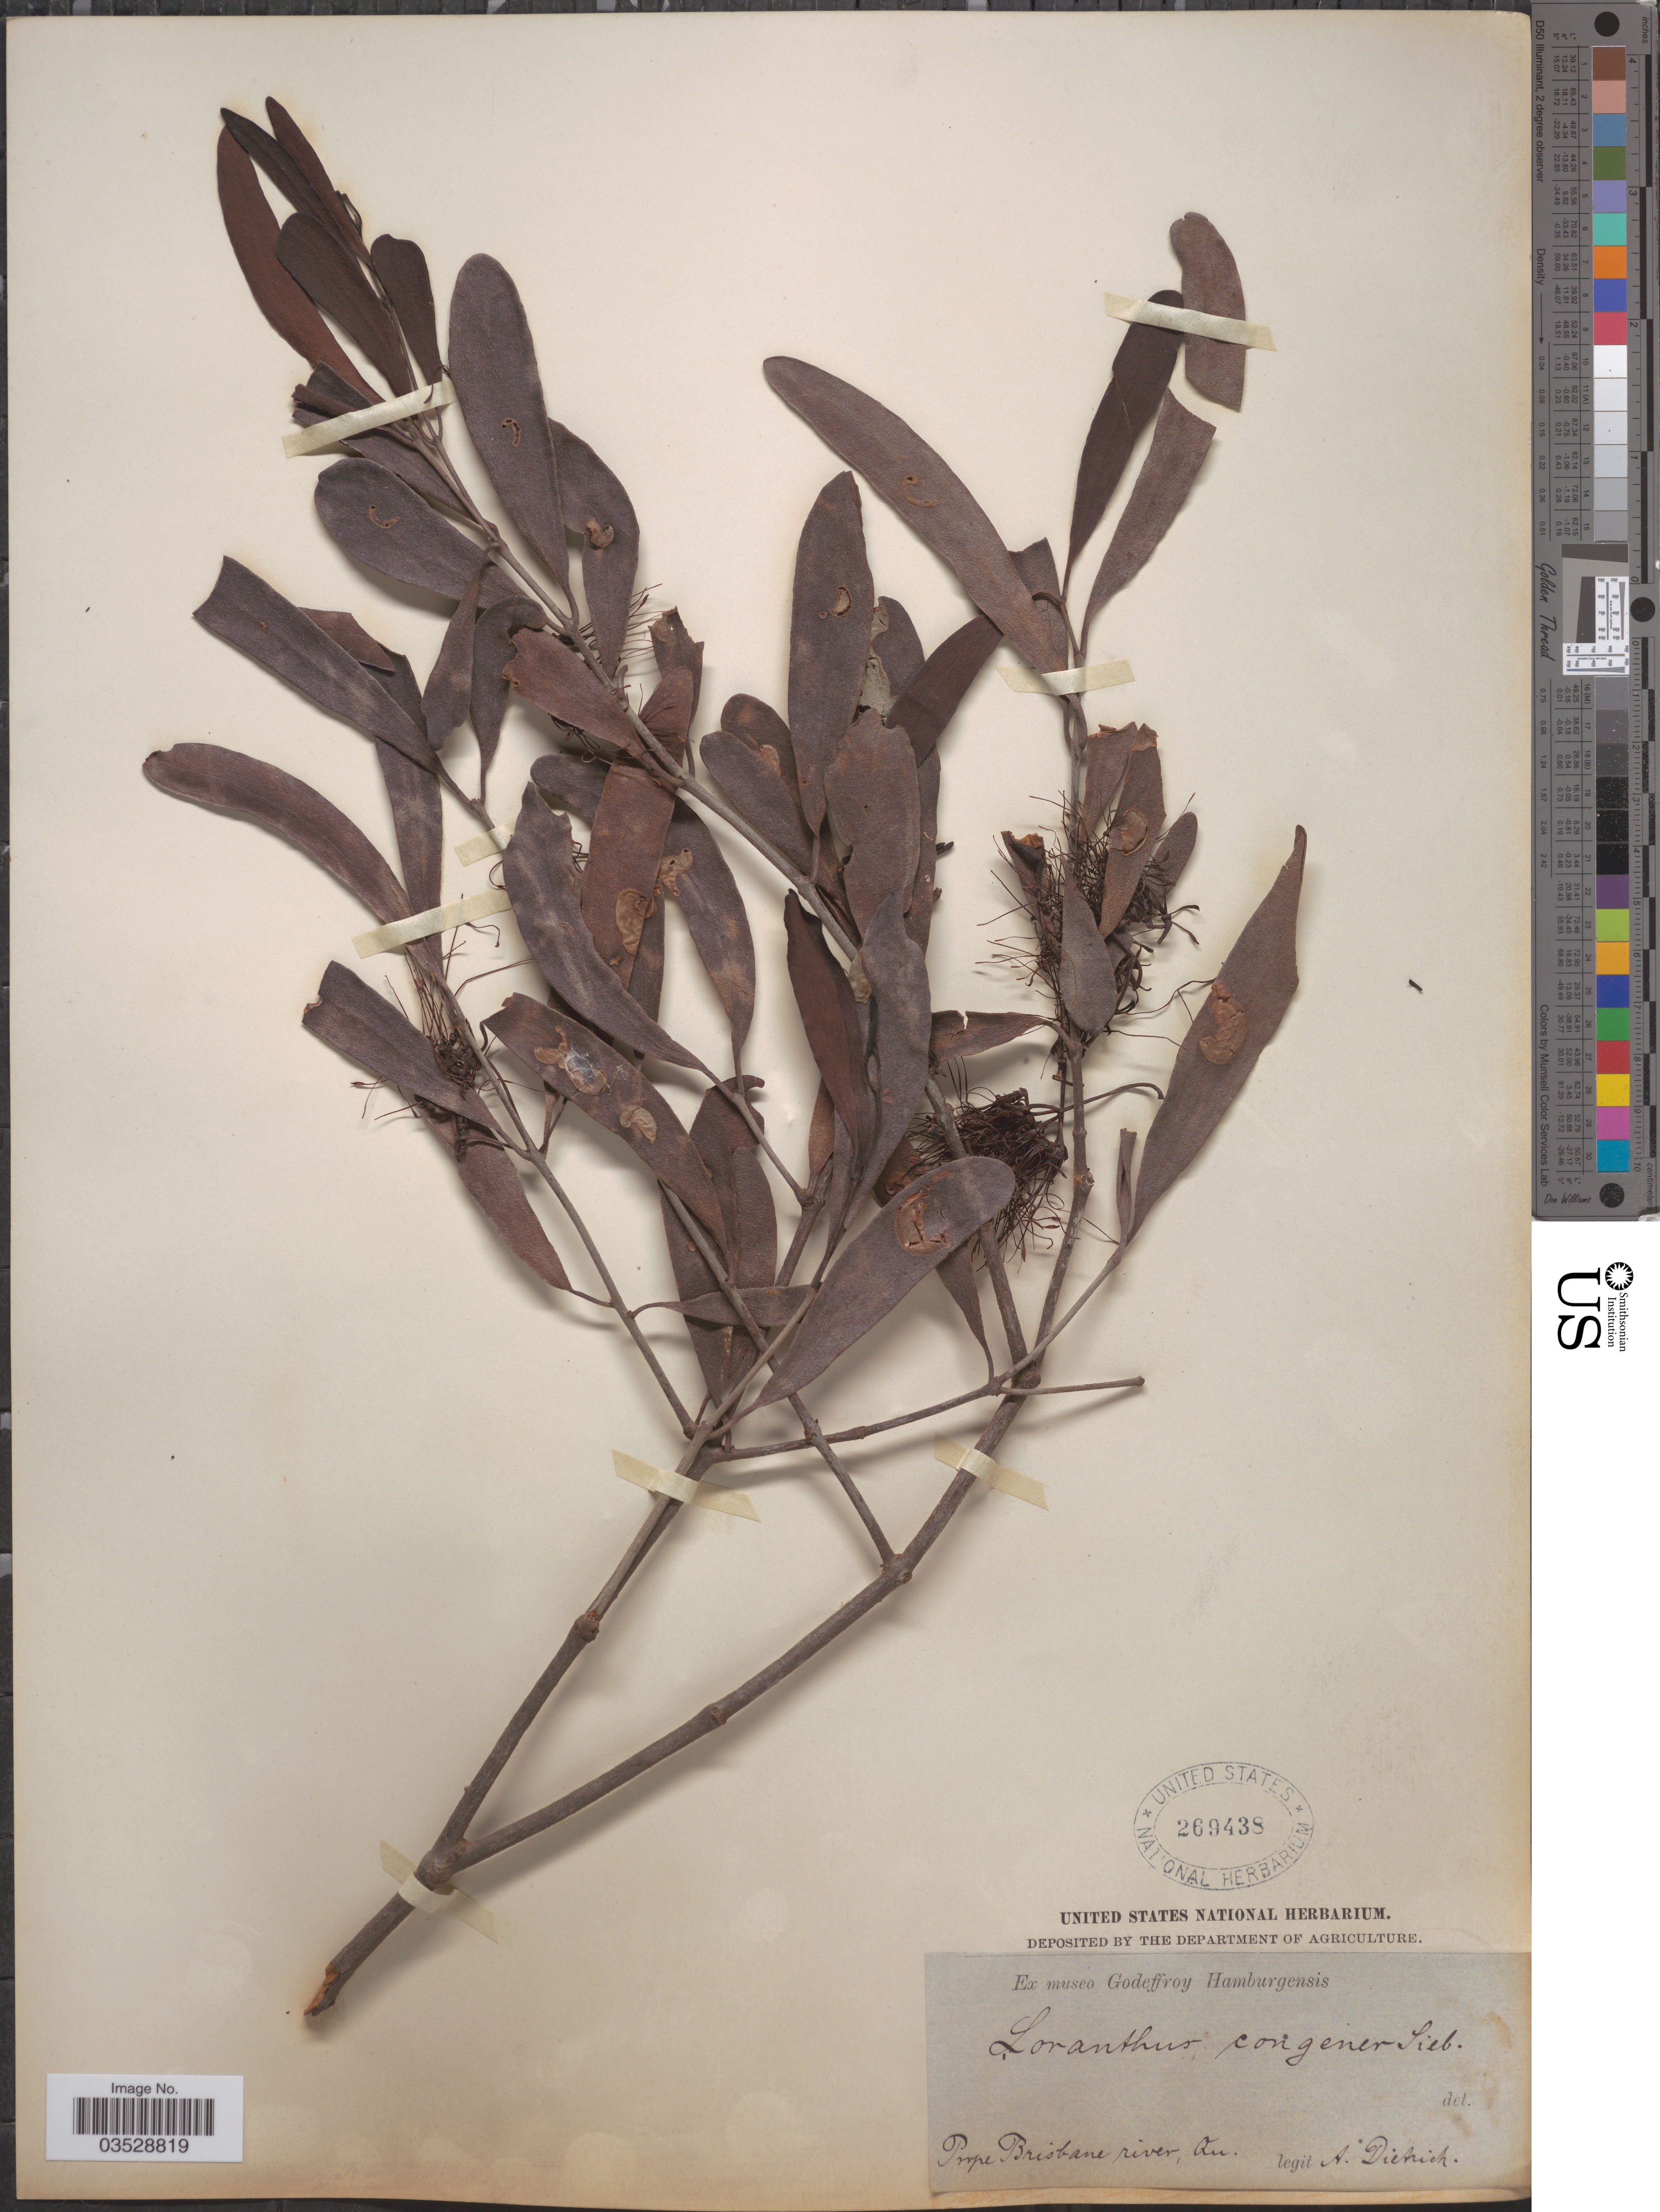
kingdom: Plantae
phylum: Tracheophyta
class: Magnoliopsida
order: Santalales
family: Loranthaceae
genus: Amyema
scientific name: Amyema congener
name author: (Sieber ex Schult. & Schult. f.) Tiegh.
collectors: A. Dietrich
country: Australia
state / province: Queensland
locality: Prope Brisbane river.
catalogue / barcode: US 269438